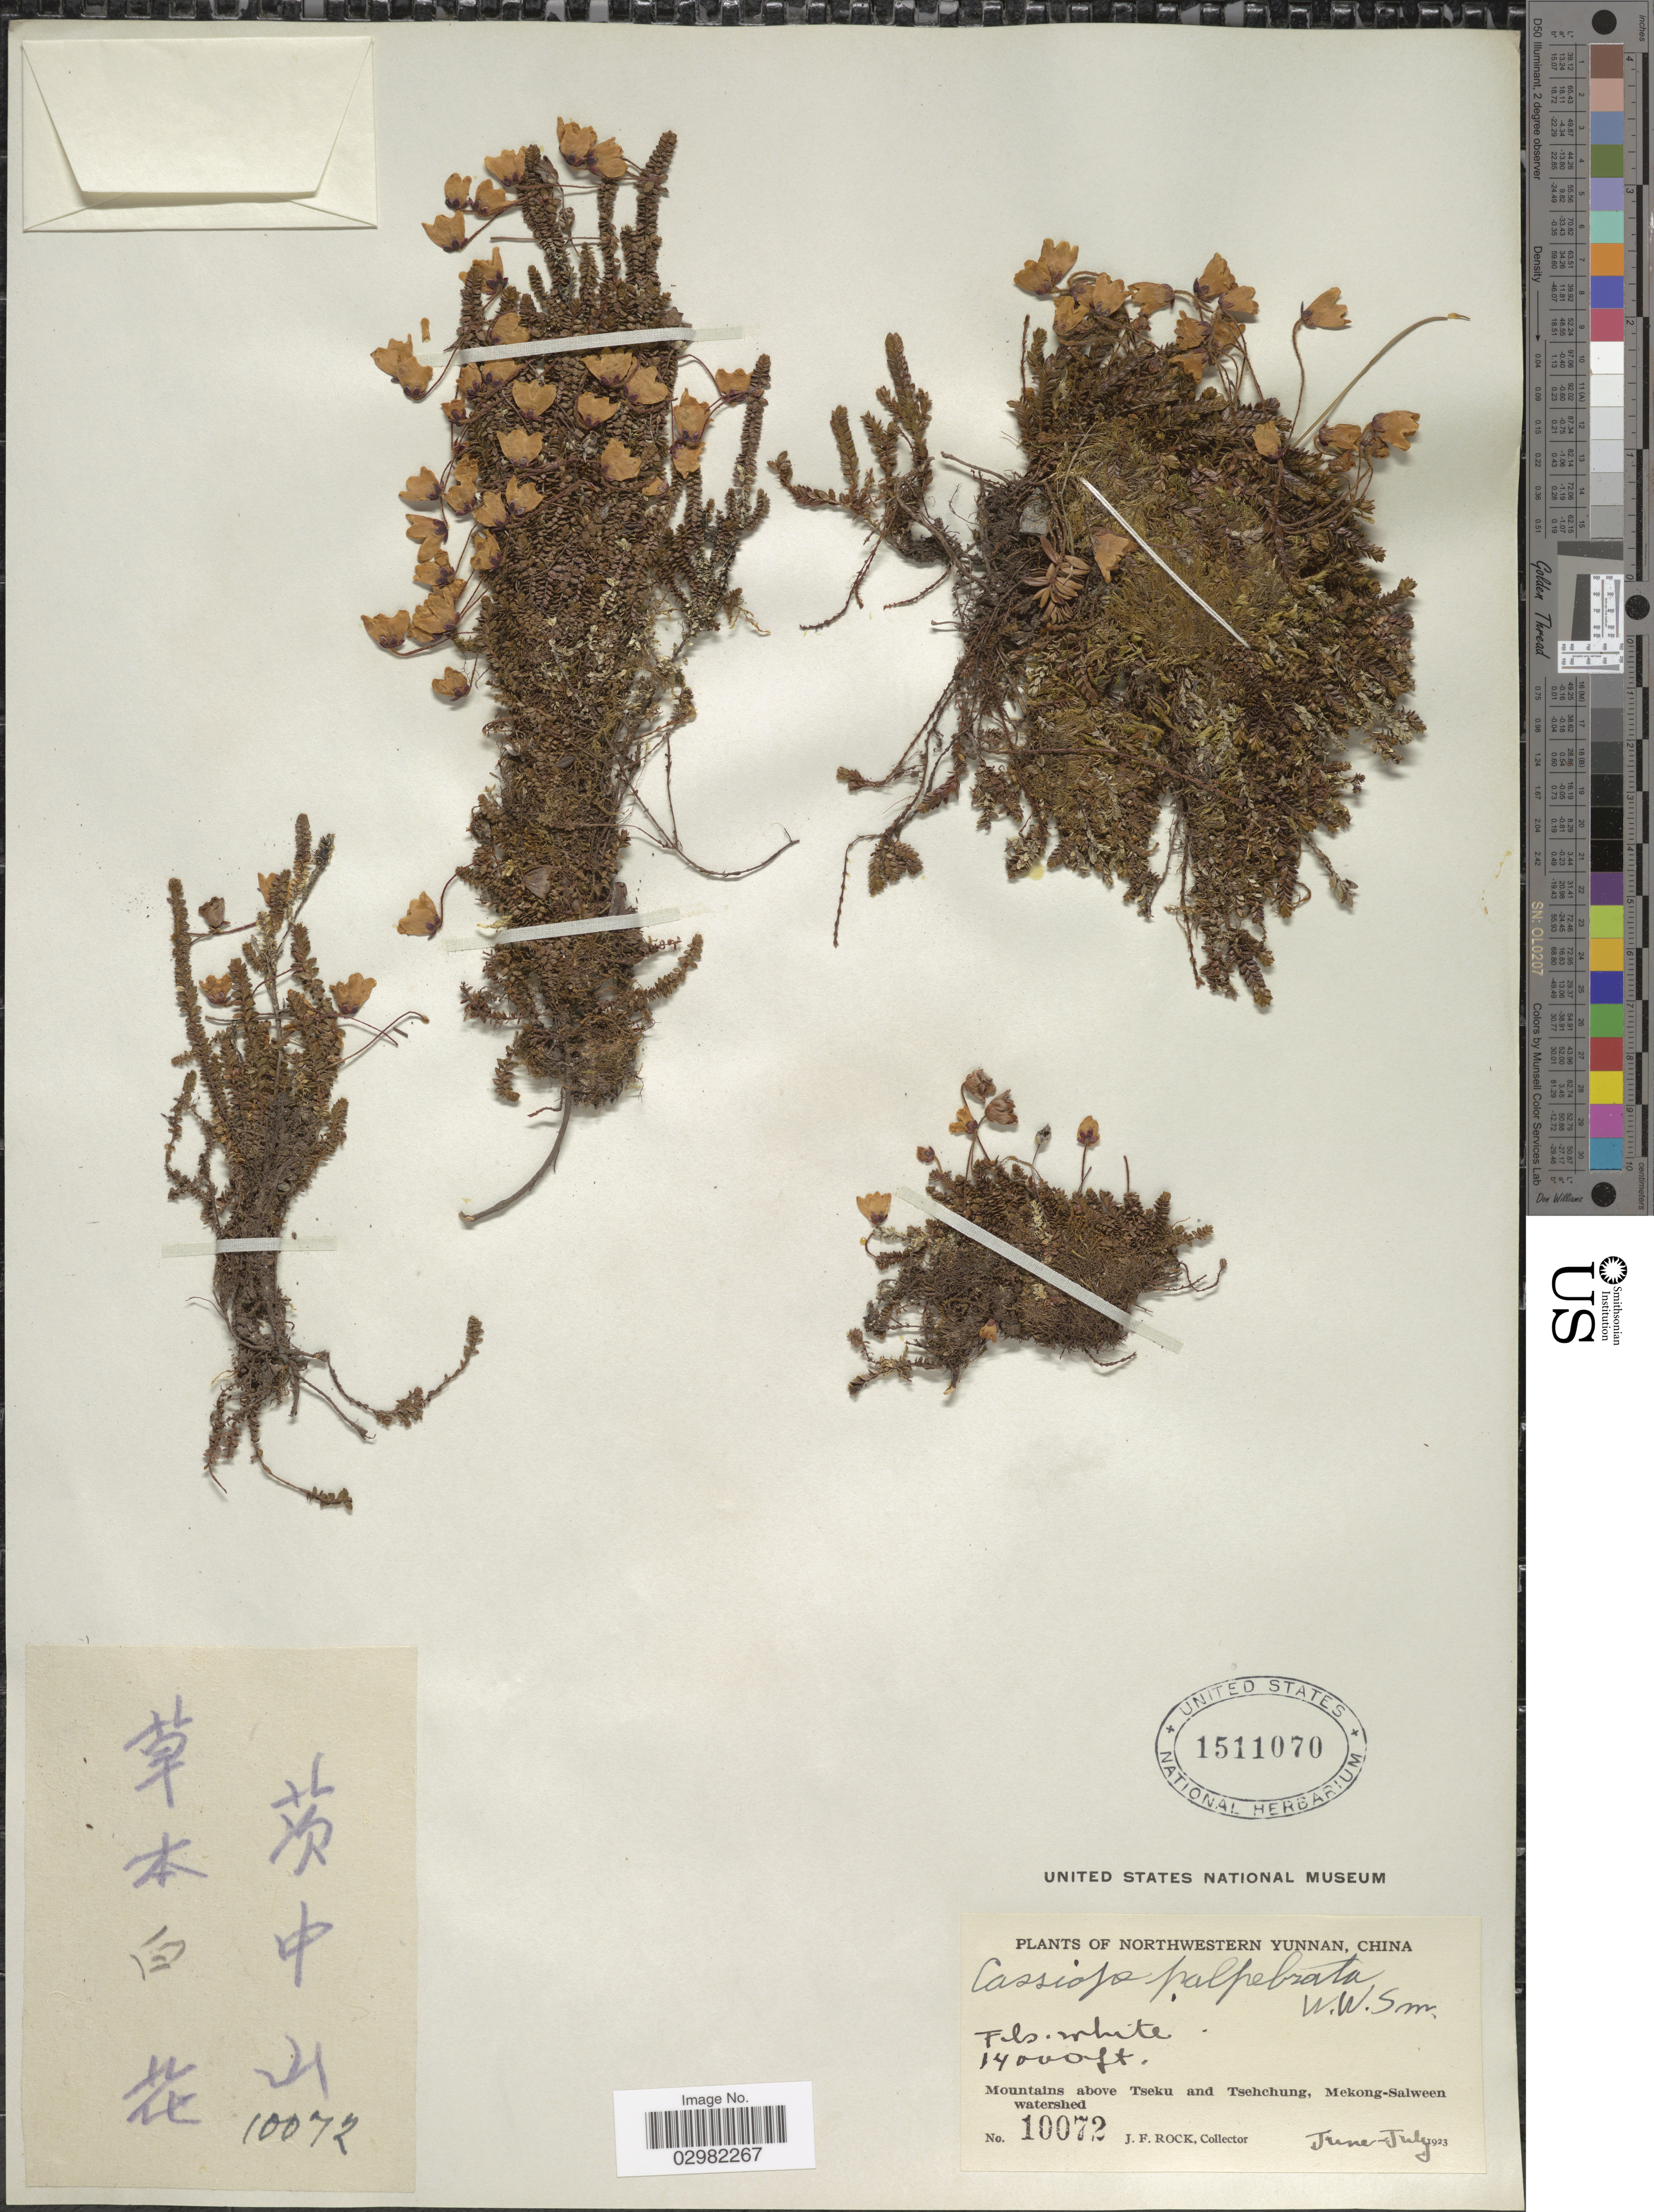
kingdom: Plantae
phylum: Tracheophyta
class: Magnoliopsida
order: Ericales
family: Ericaceae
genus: Cassiope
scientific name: Cassiope palpebrata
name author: W.W. Sm.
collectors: J. Rock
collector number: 10072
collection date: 1923-06/1923-07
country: China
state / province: Yunnan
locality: Northwestern Yunnan, China, Mountains above Tseku and Tsehchung, Mekong-Salween watershed.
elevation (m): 4267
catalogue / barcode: US 1511070